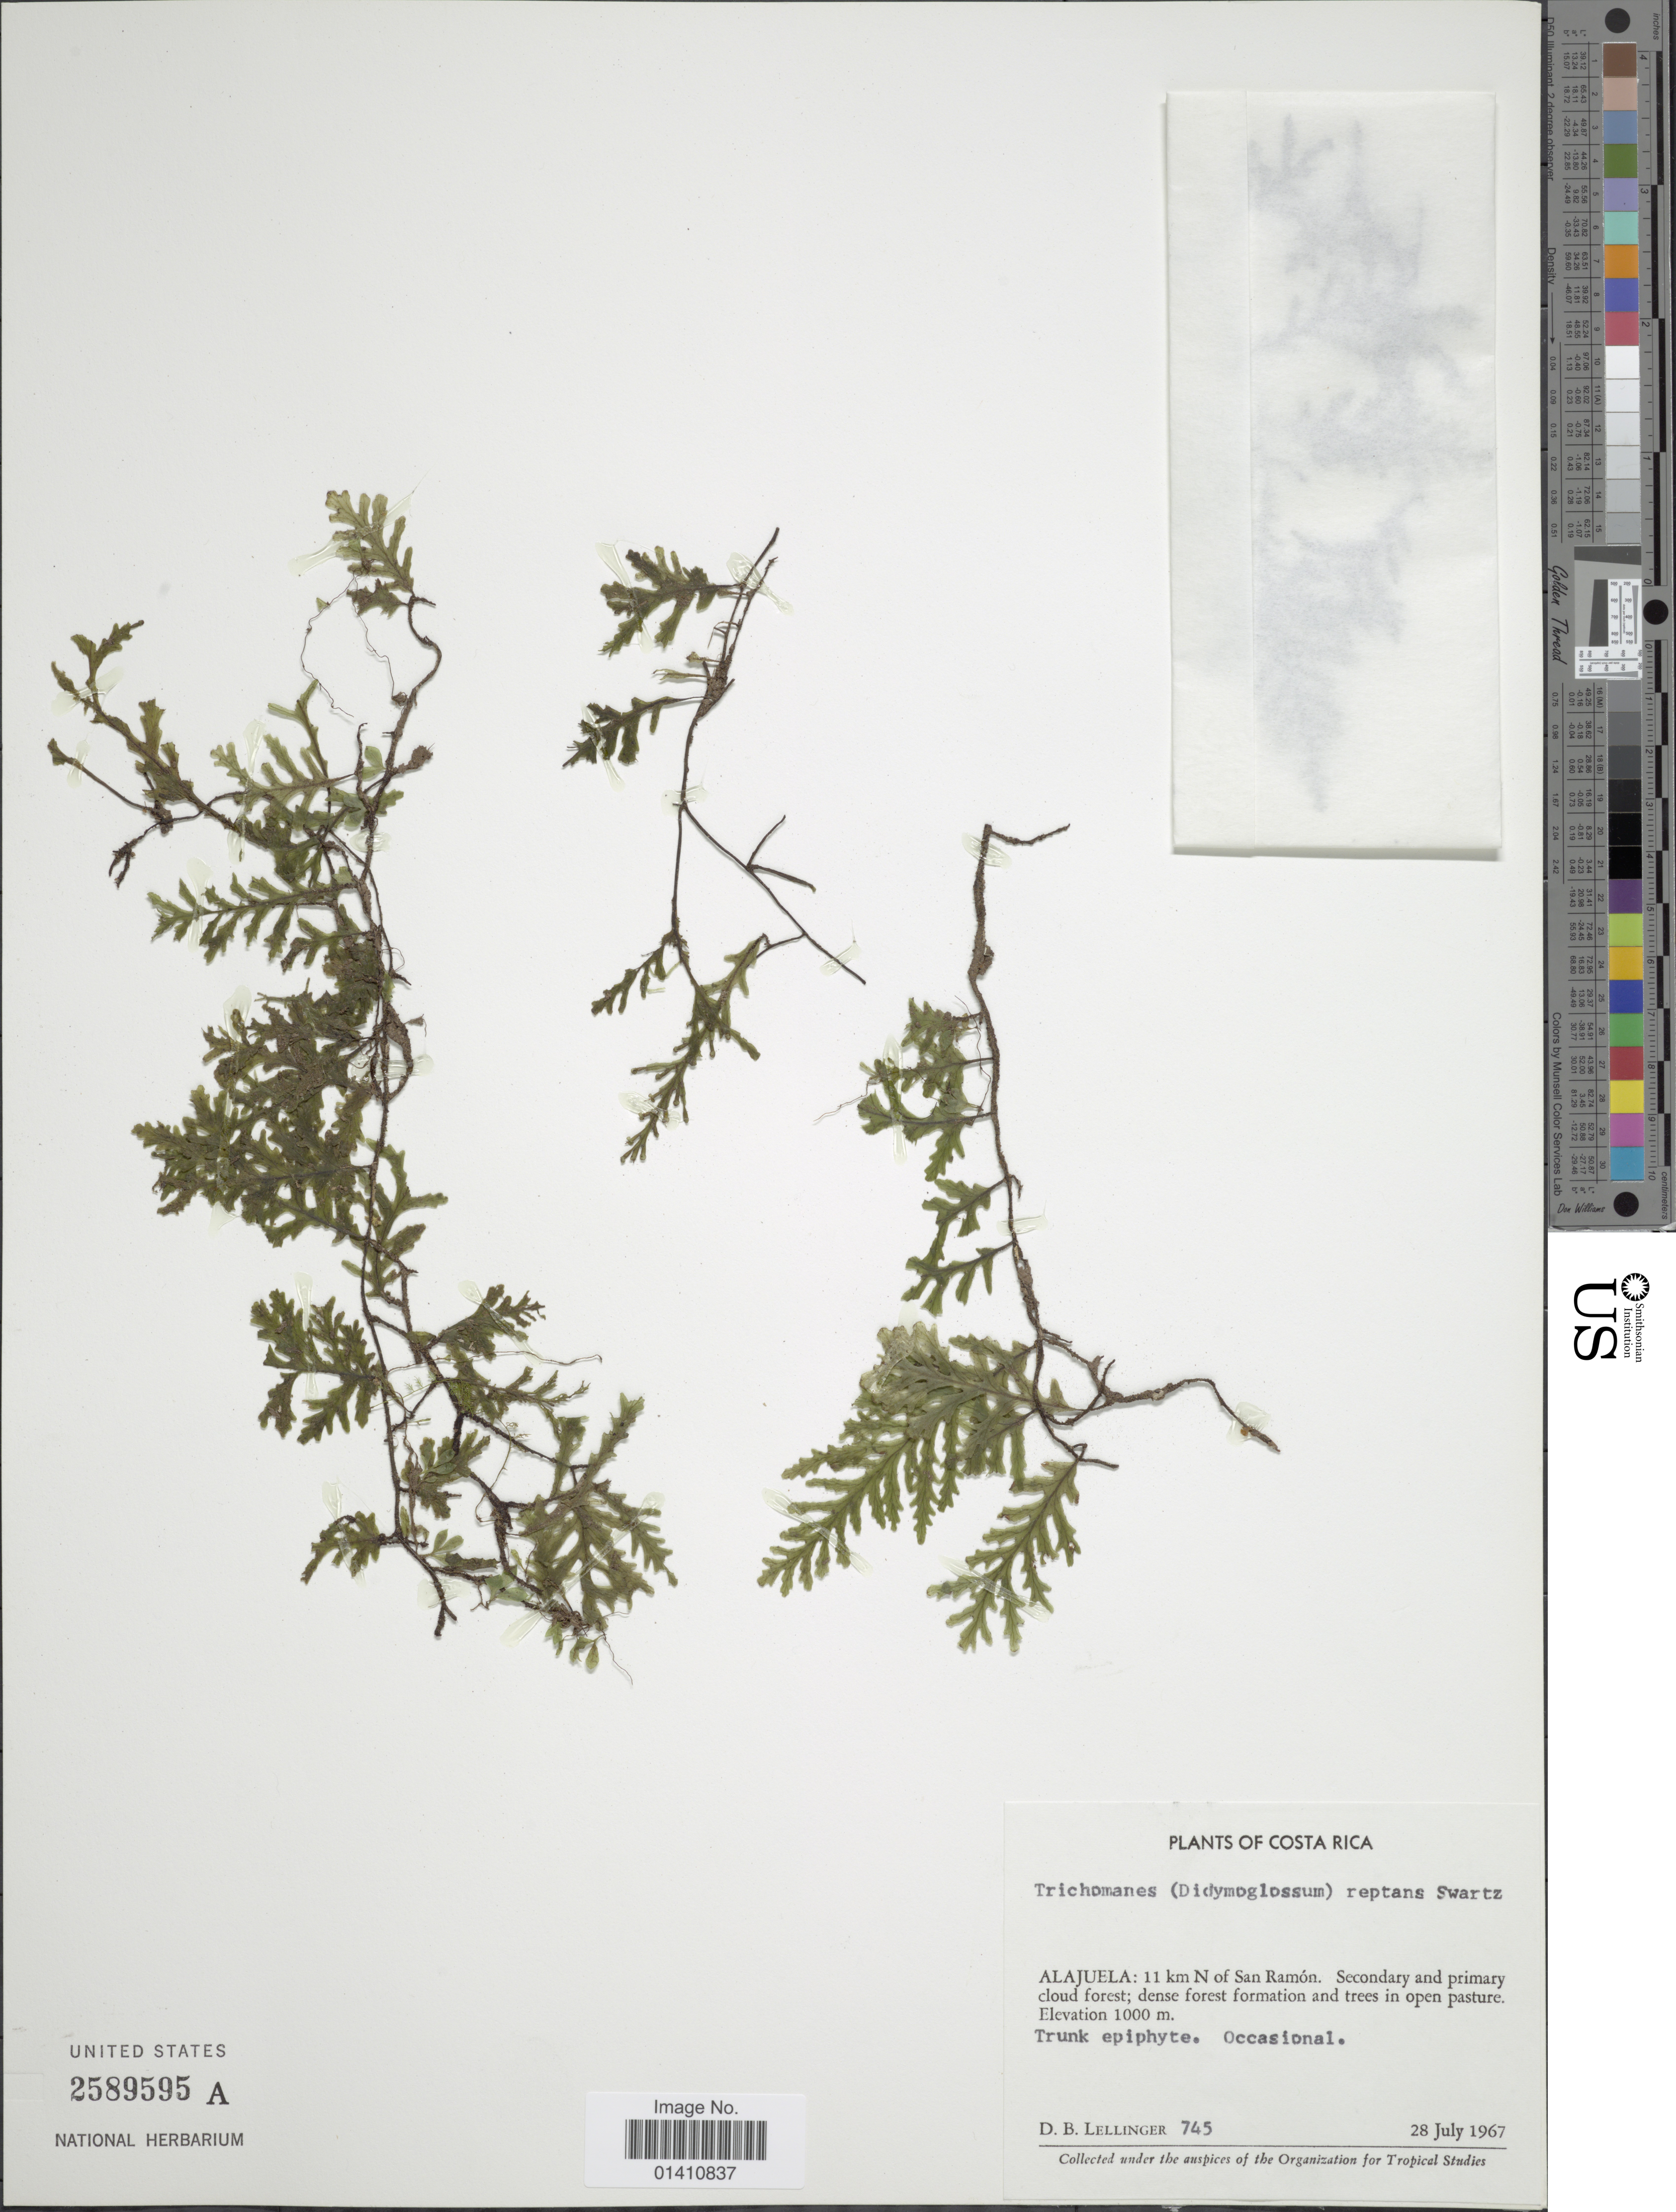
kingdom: Plantae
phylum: Tracheophyta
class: Polypodiopsida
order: Hymenophyllales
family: Hymenophyllaceae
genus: Didymoglossum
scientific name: Didymoglossum reptans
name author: (Sw.) C. Presl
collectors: D. B. Lellinger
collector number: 745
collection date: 1967-07-28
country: Costa Rica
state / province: Alajuela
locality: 11 km N of San Ramon, Secondary and primary cloud forest; dense forest formation and trees in open pasture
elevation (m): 1000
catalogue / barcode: US 2589595A